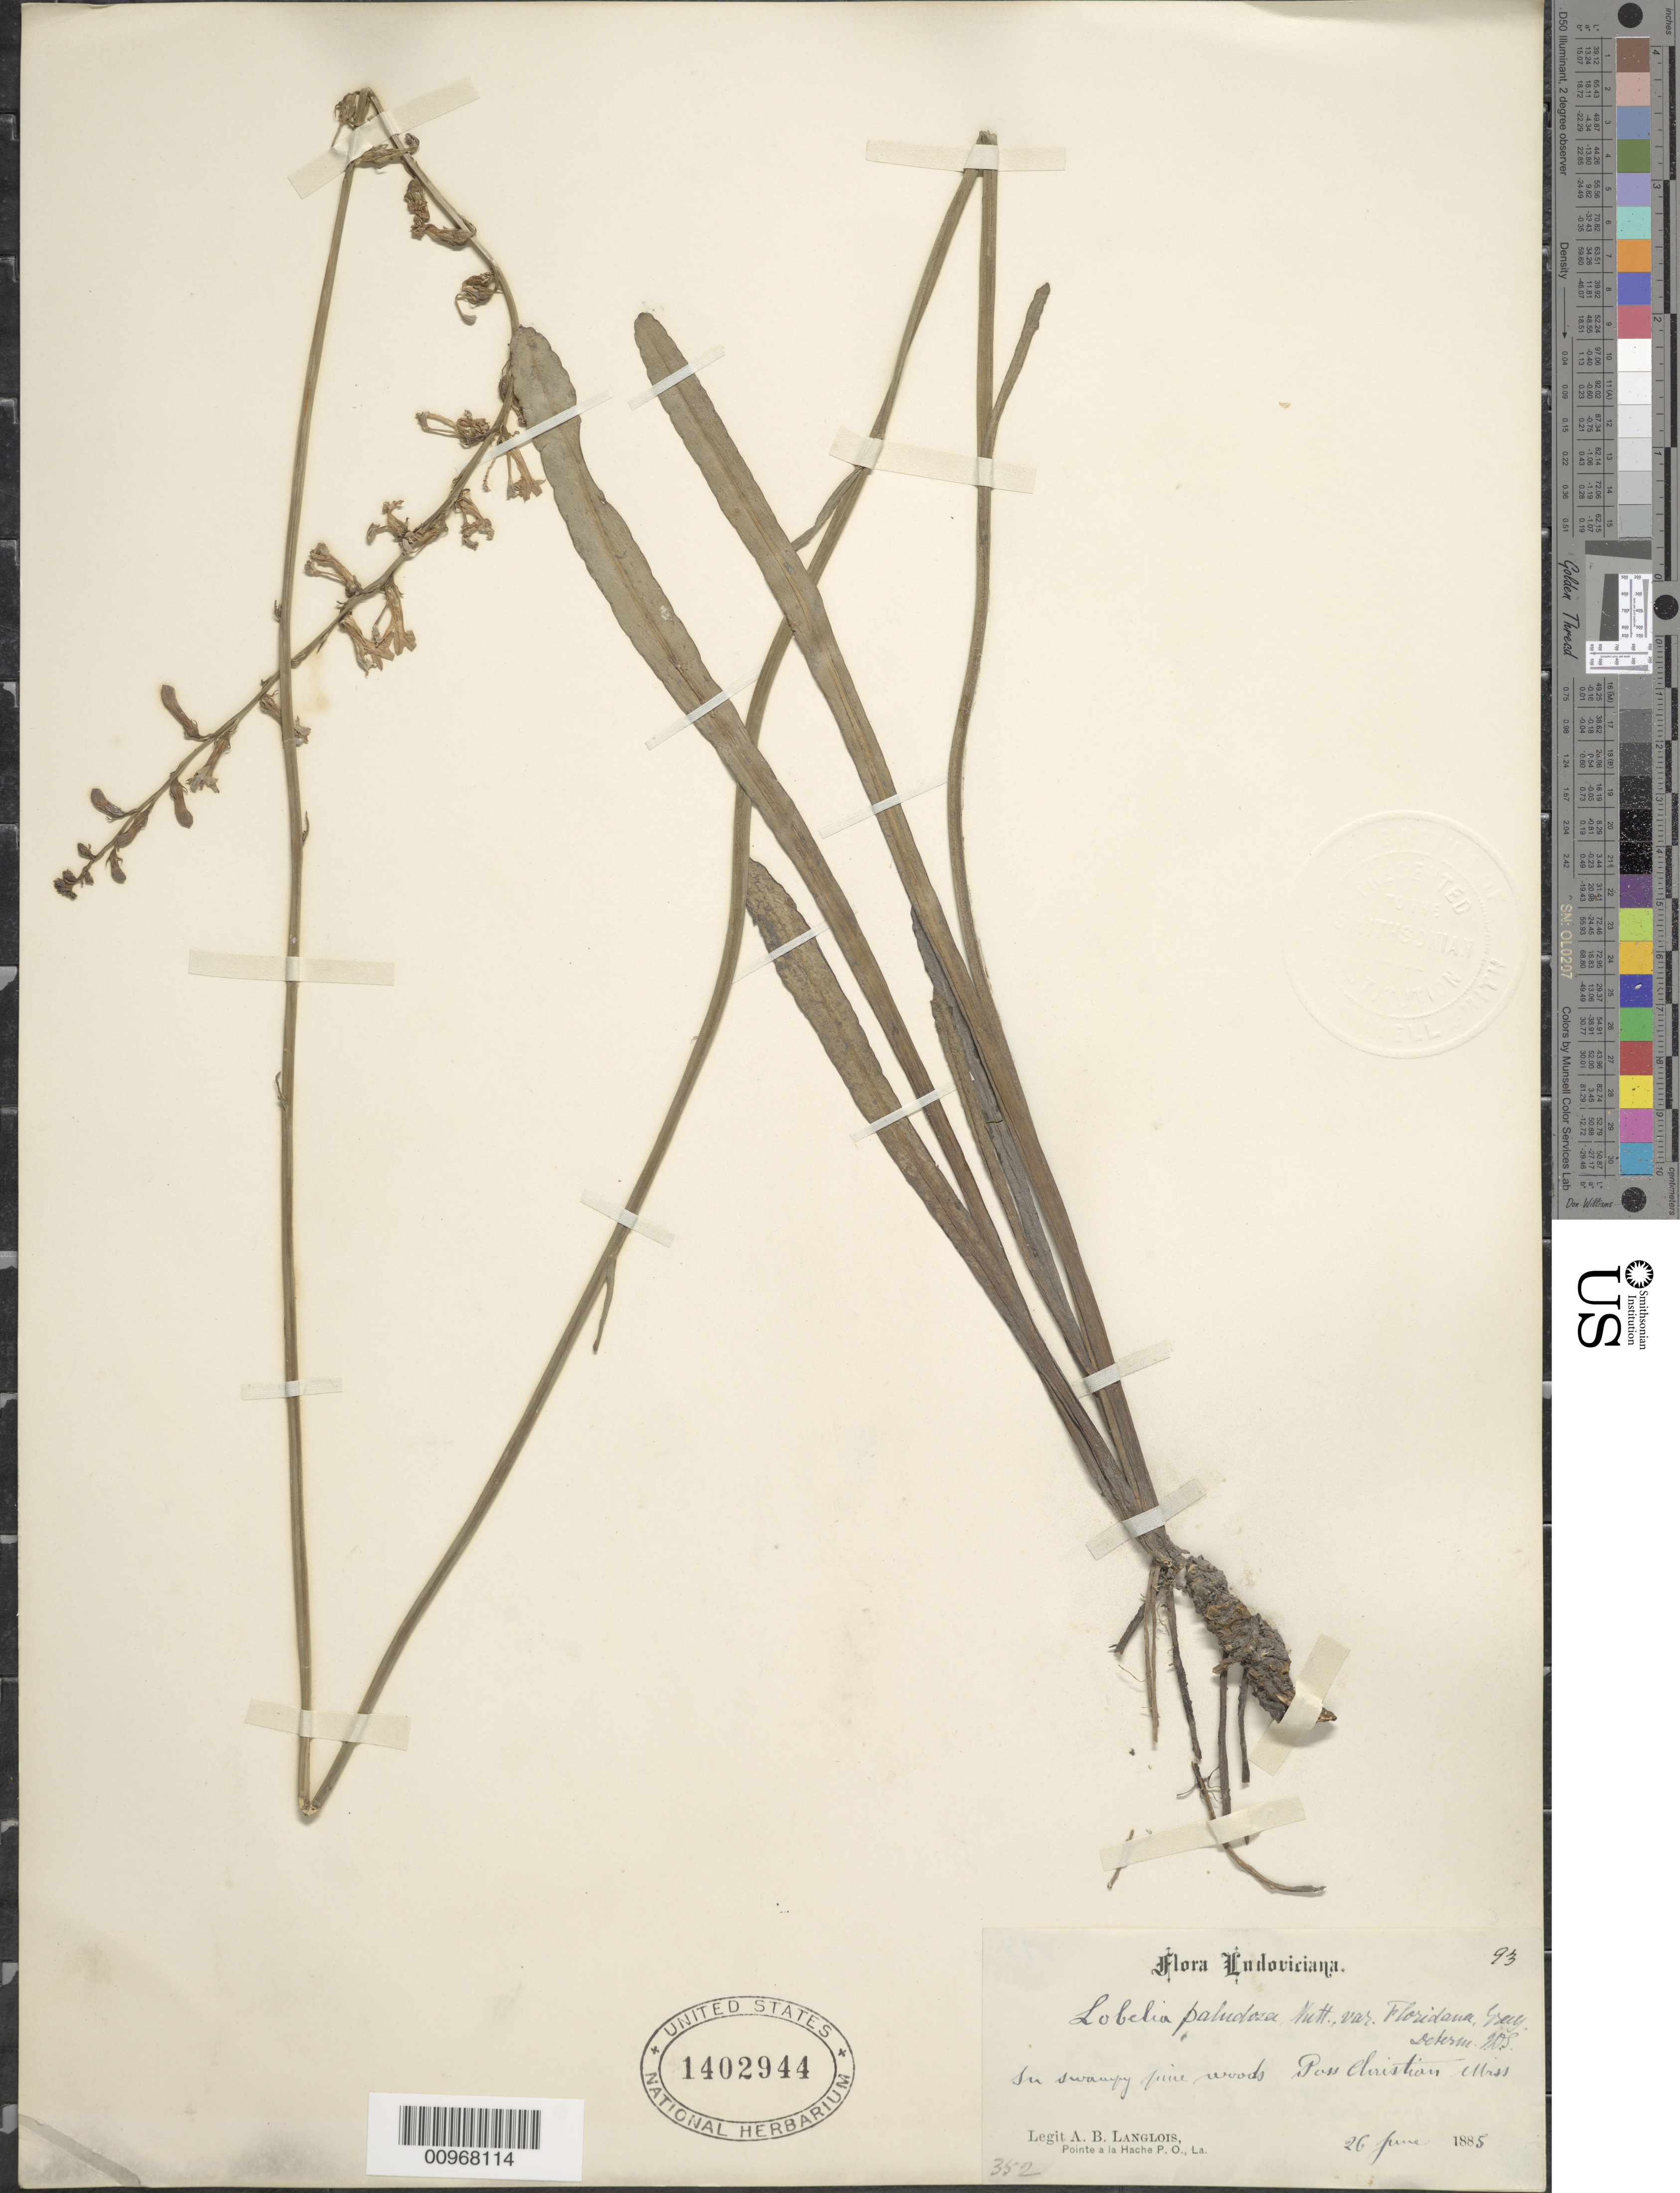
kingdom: Plantae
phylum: Tracheophyta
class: Magnoliopsida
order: Asterales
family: Campanulaceae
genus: Lobelia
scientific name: Lobelia paludosa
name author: Nutt.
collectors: A. B. Langlois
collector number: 93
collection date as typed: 26 Jun 1885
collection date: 1885-06-26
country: United States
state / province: Mississippi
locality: Boss Christian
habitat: in swampy pine woods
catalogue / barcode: US 1402944